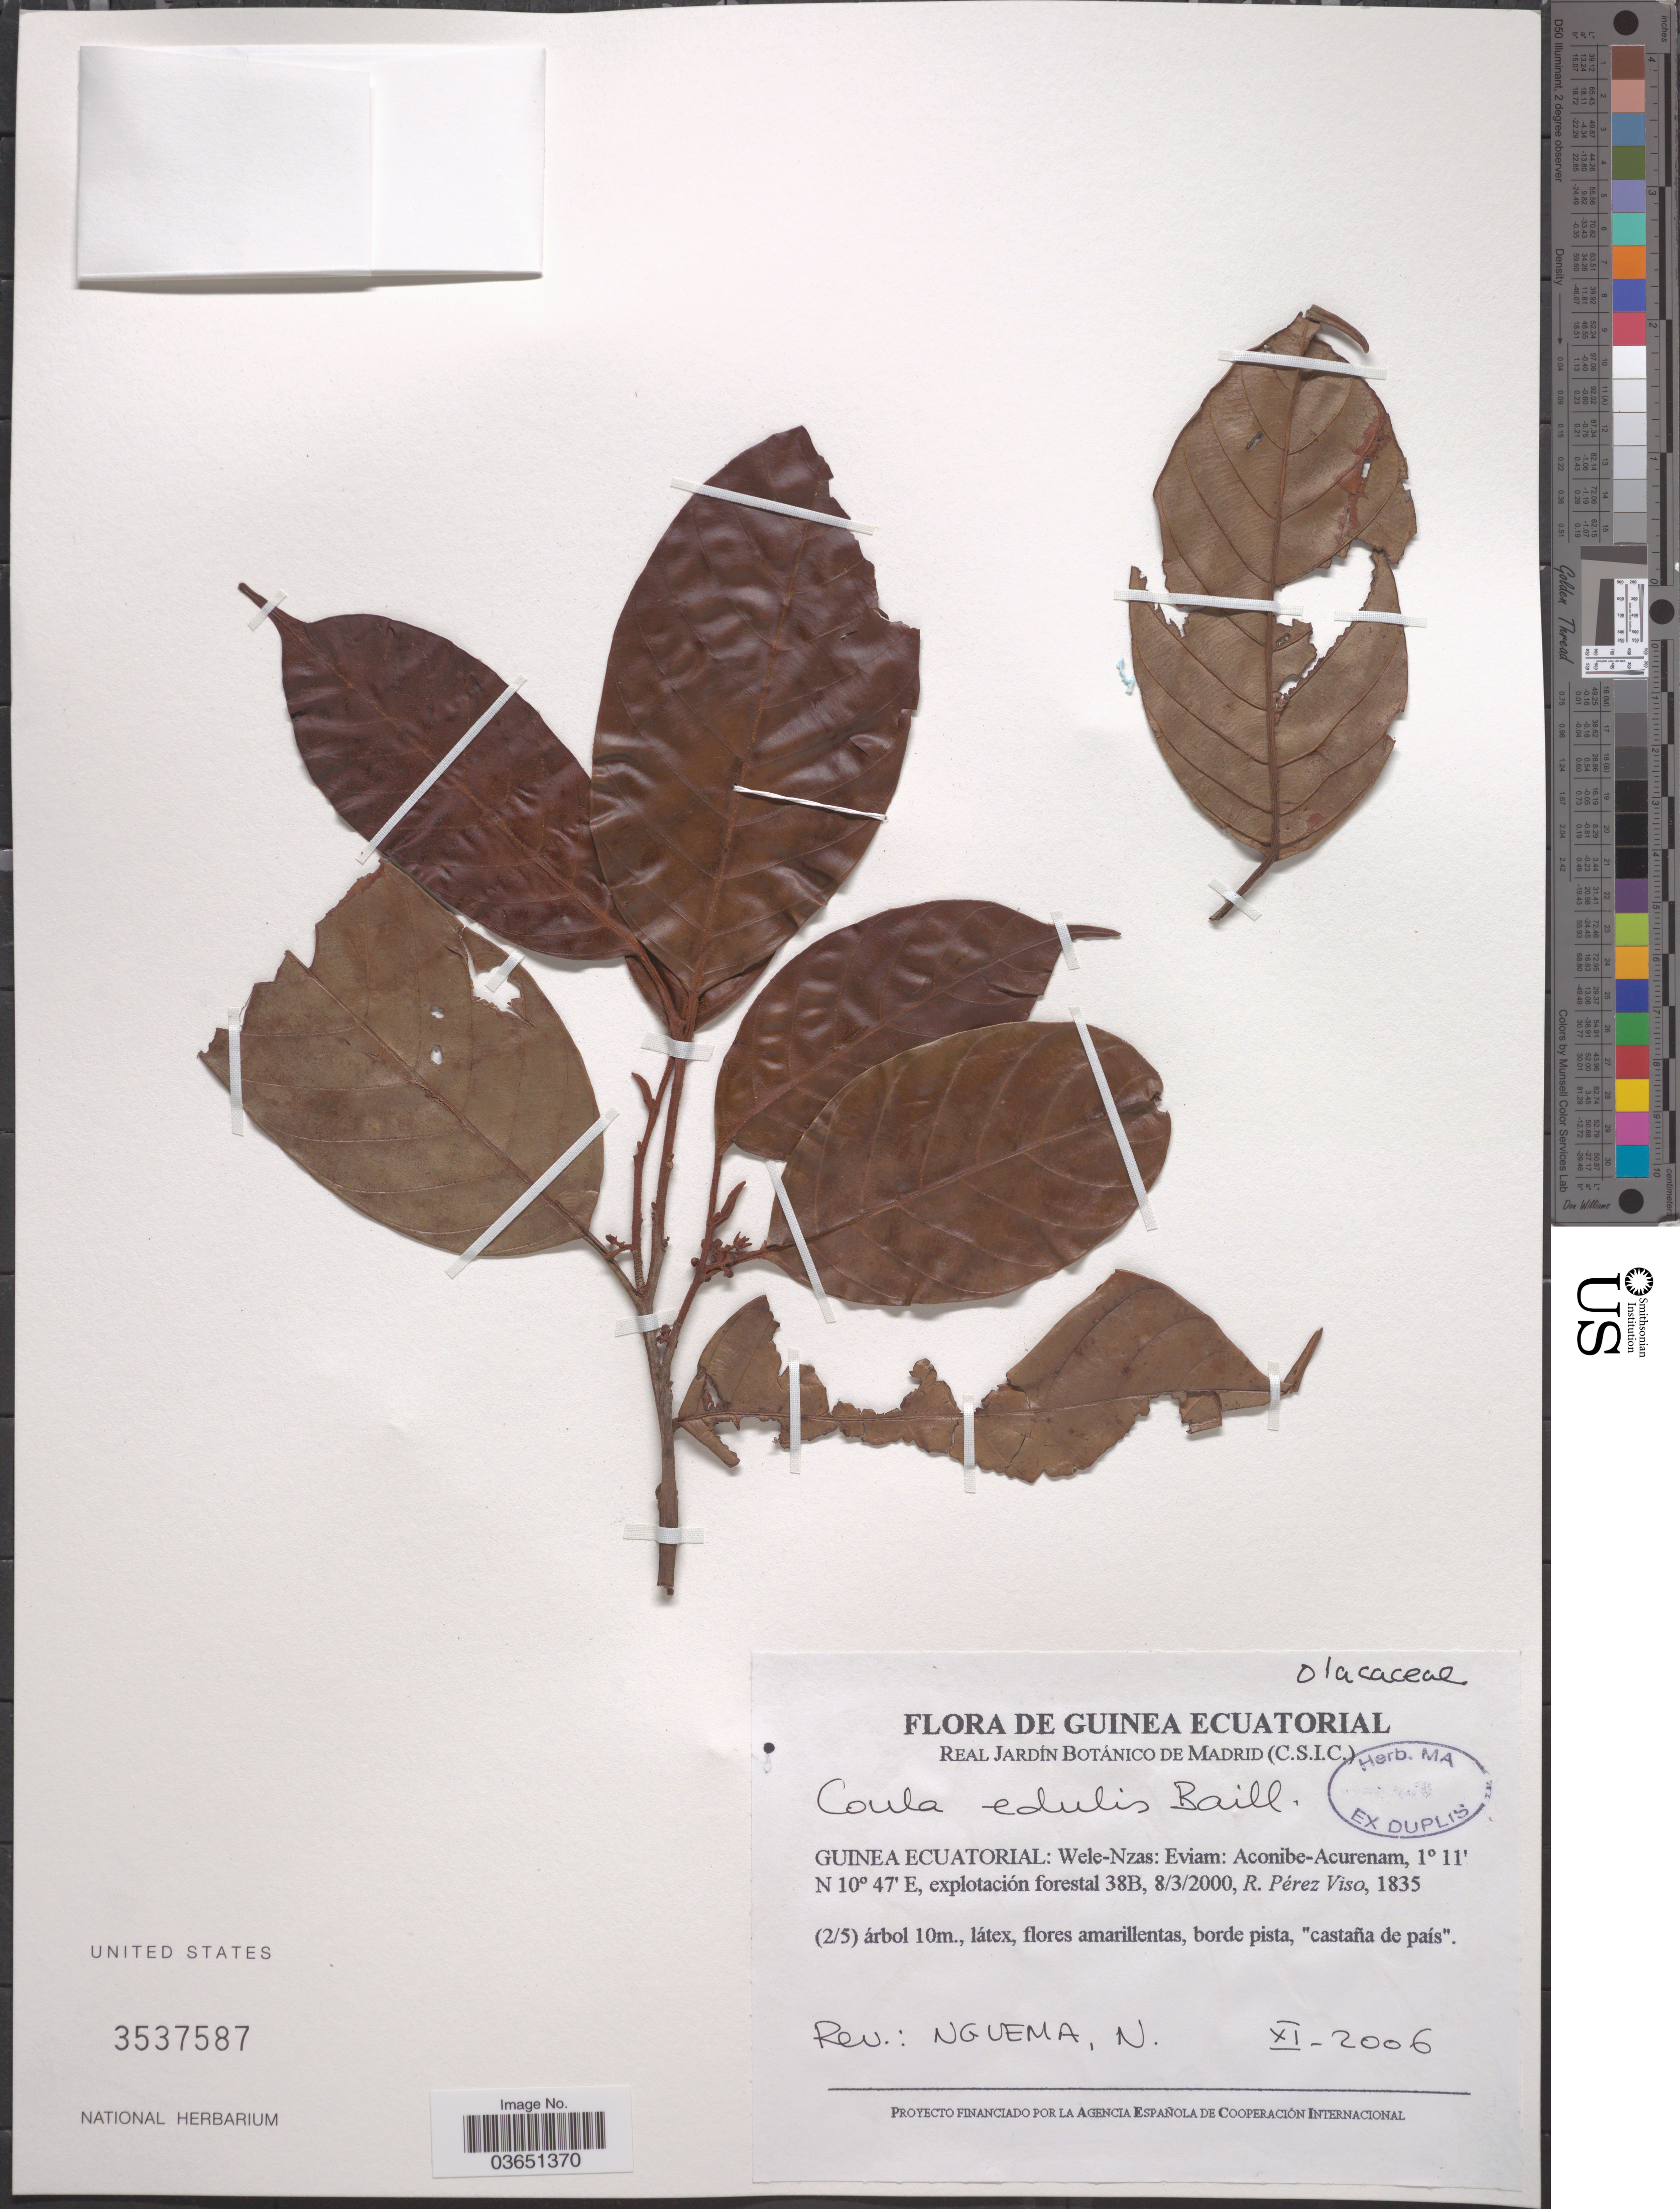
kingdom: Plantae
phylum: Tracheophyta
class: Magnoliopsida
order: Santalales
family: Coulaceae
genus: Coula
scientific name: Coula edulis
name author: Baill.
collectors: R. Perez Viso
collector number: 1835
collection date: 2000-03-08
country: Equatorial Guinea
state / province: Wele-Nzas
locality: Eviam: Aconibe-Acurenam.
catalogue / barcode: US 3537587